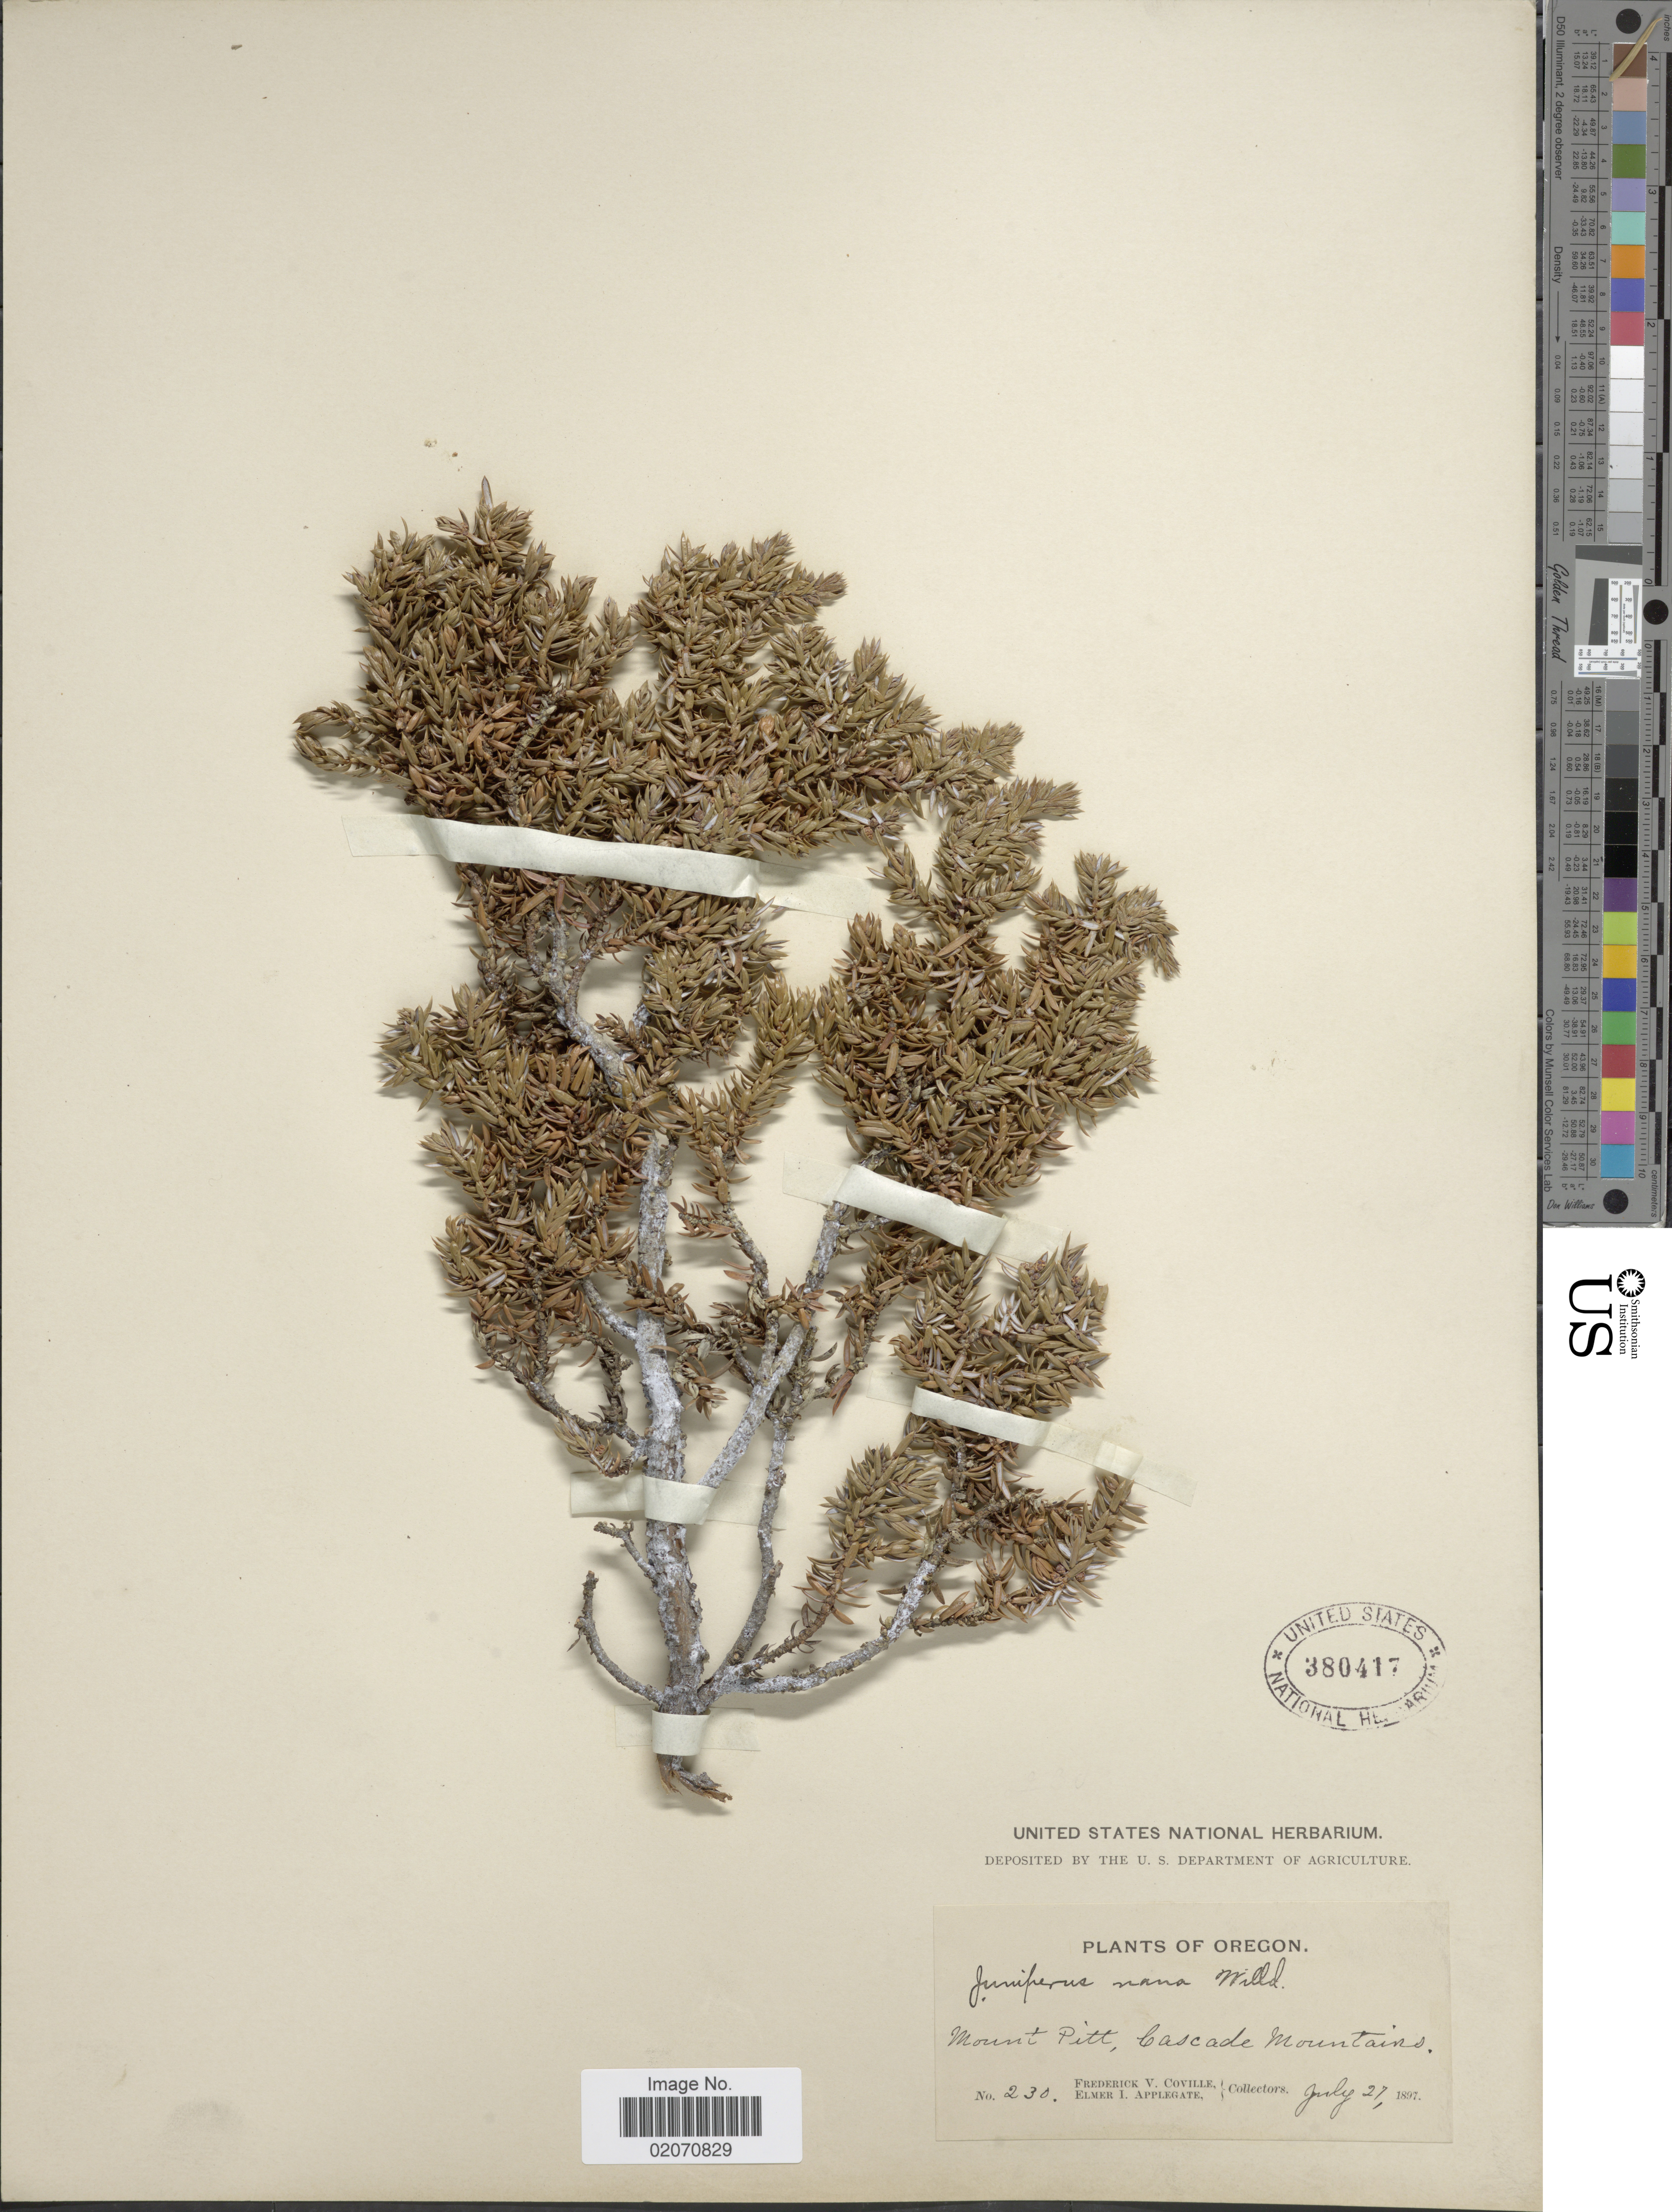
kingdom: Plantae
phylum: Tracheophyta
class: Pinopsida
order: Pinales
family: Cupressaceae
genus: Juniperus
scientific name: Juniperus communis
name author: L.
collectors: F. V. Coville & E. I. Applegate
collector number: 230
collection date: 1897-07-27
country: United States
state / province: Oregon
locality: Mount Pitt, Cascade Mountains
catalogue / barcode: US 380417